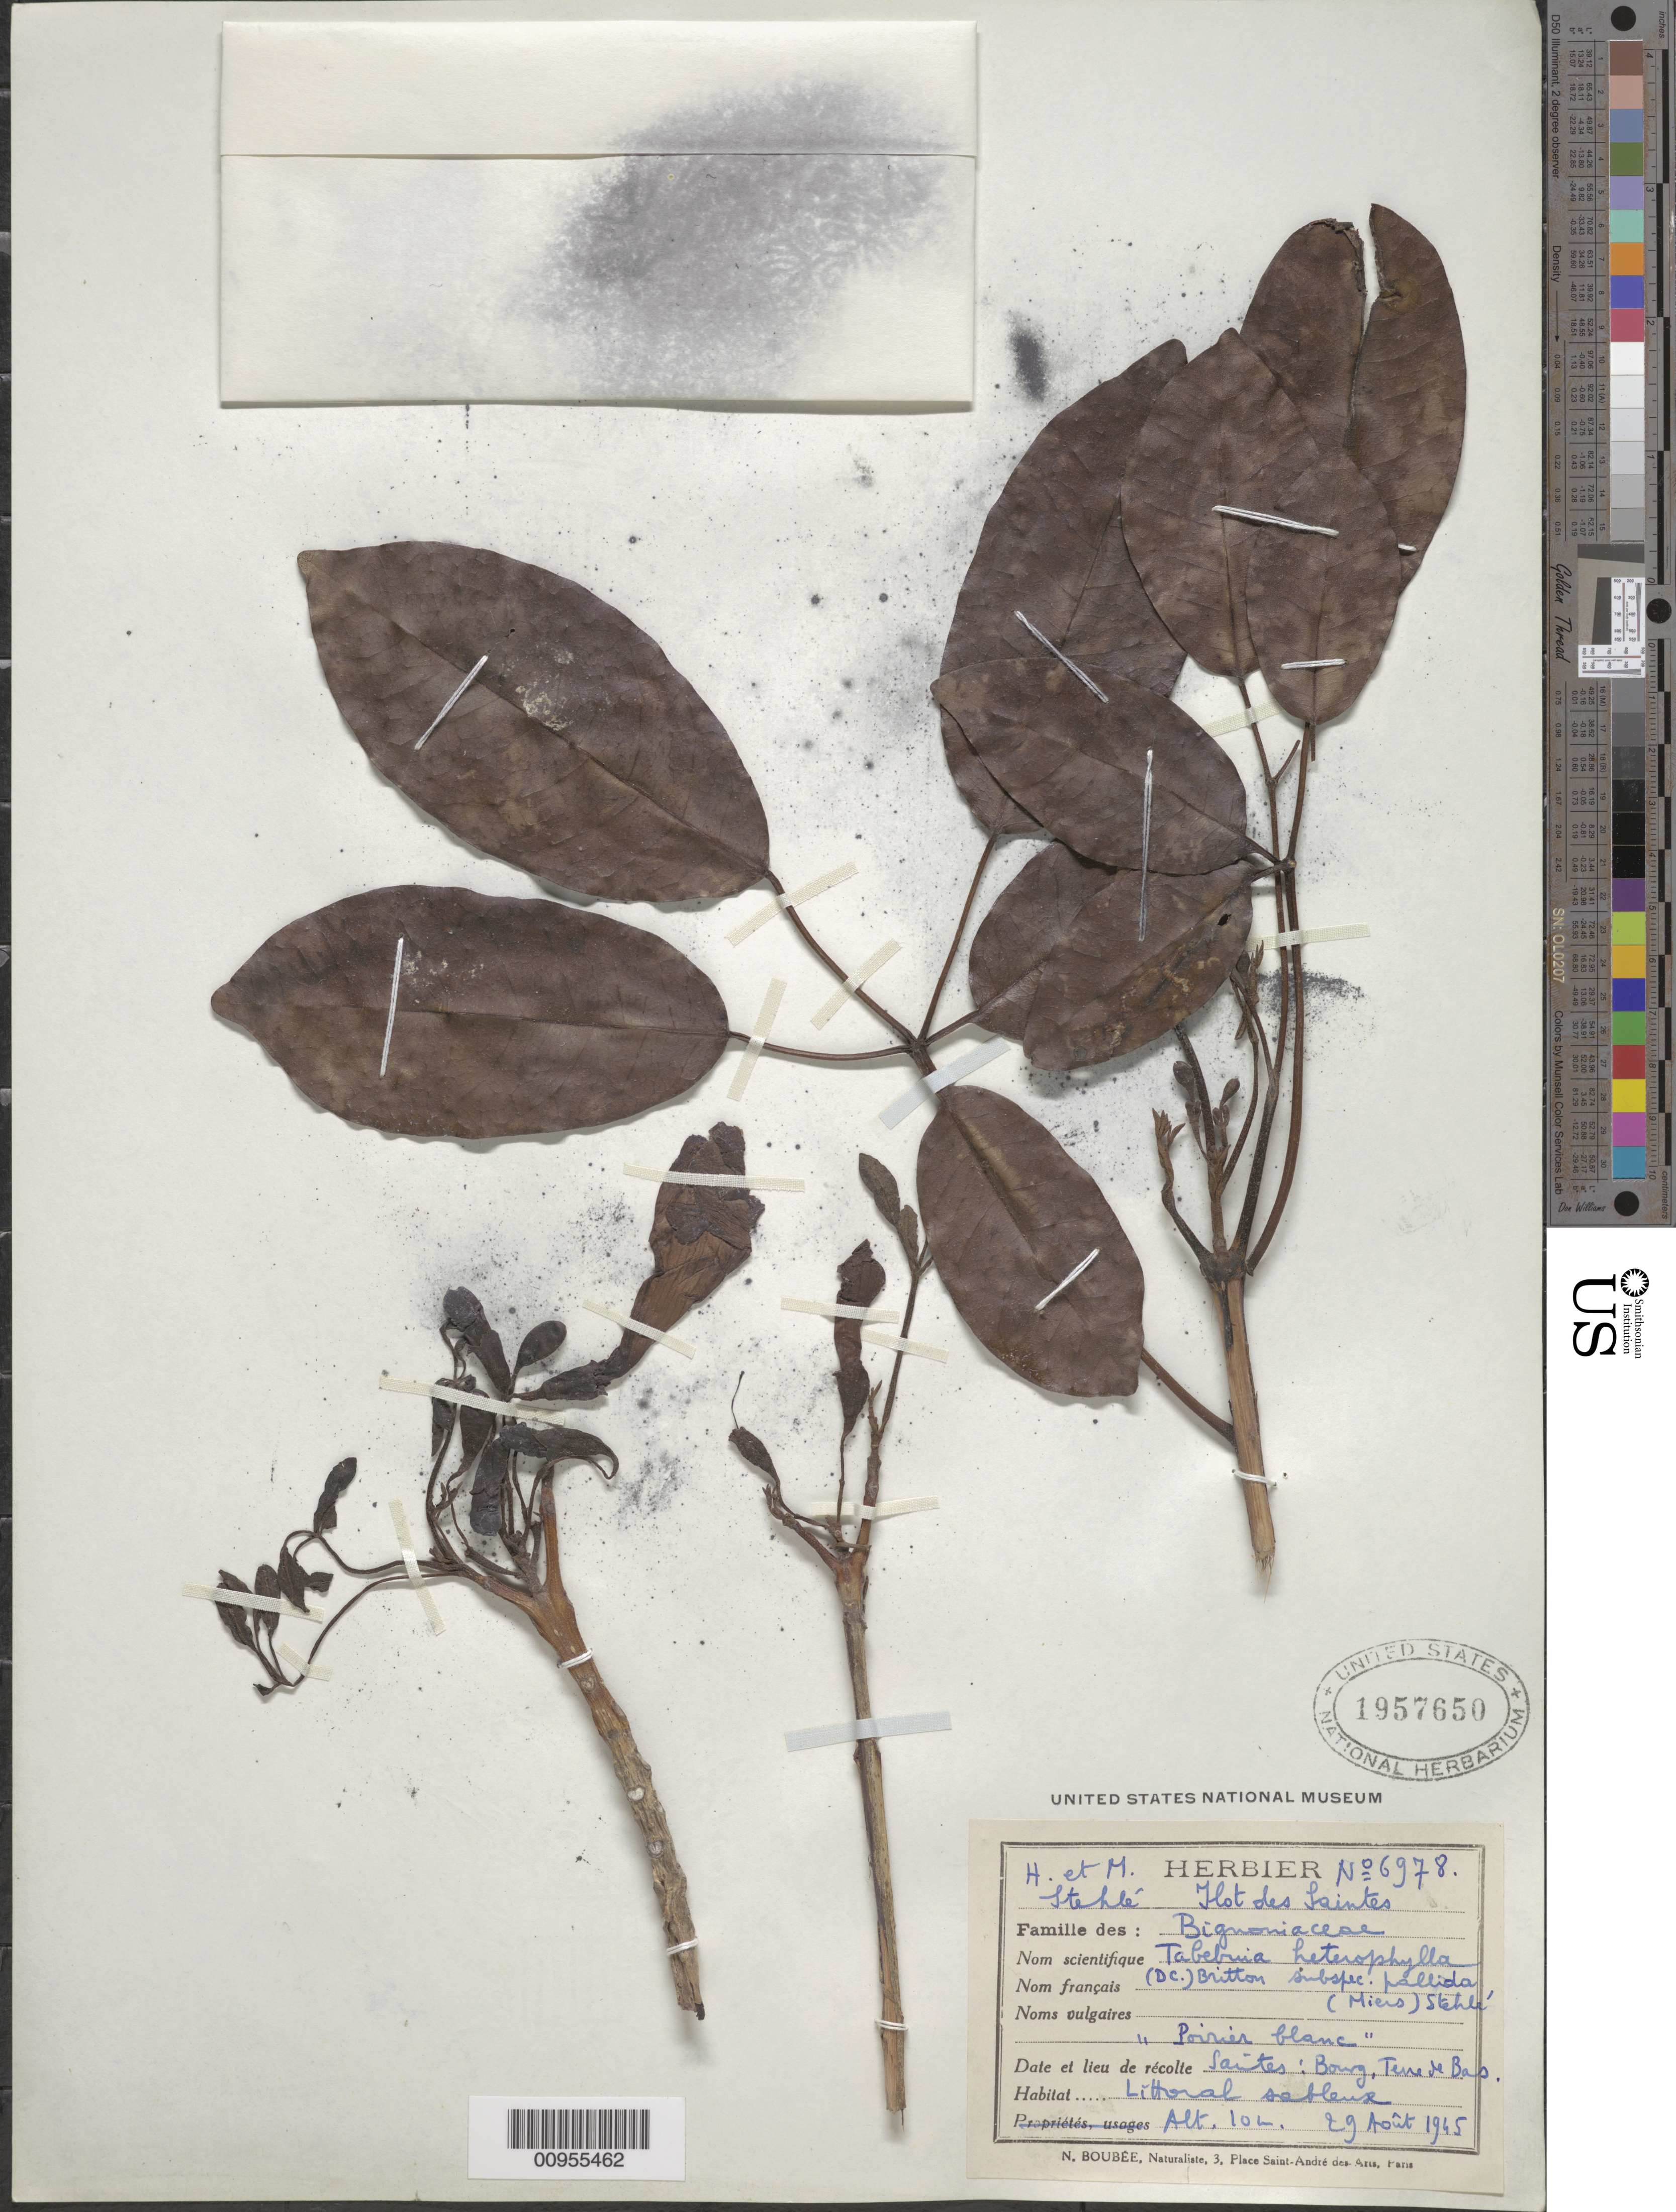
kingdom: Plantae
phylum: Tracheophyta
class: Magnoliopsida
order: Lamiales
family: Bignoniaceae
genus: Tabebuia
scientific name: Tabebuia sp.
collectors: H. Stehlé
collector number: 6978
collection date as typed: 29 Aug 1965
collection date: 1965-08-29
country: Guadeloupe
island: Les Saintes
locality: Saintes: Bourg, Terre de Bas.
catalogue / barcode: US 1957650